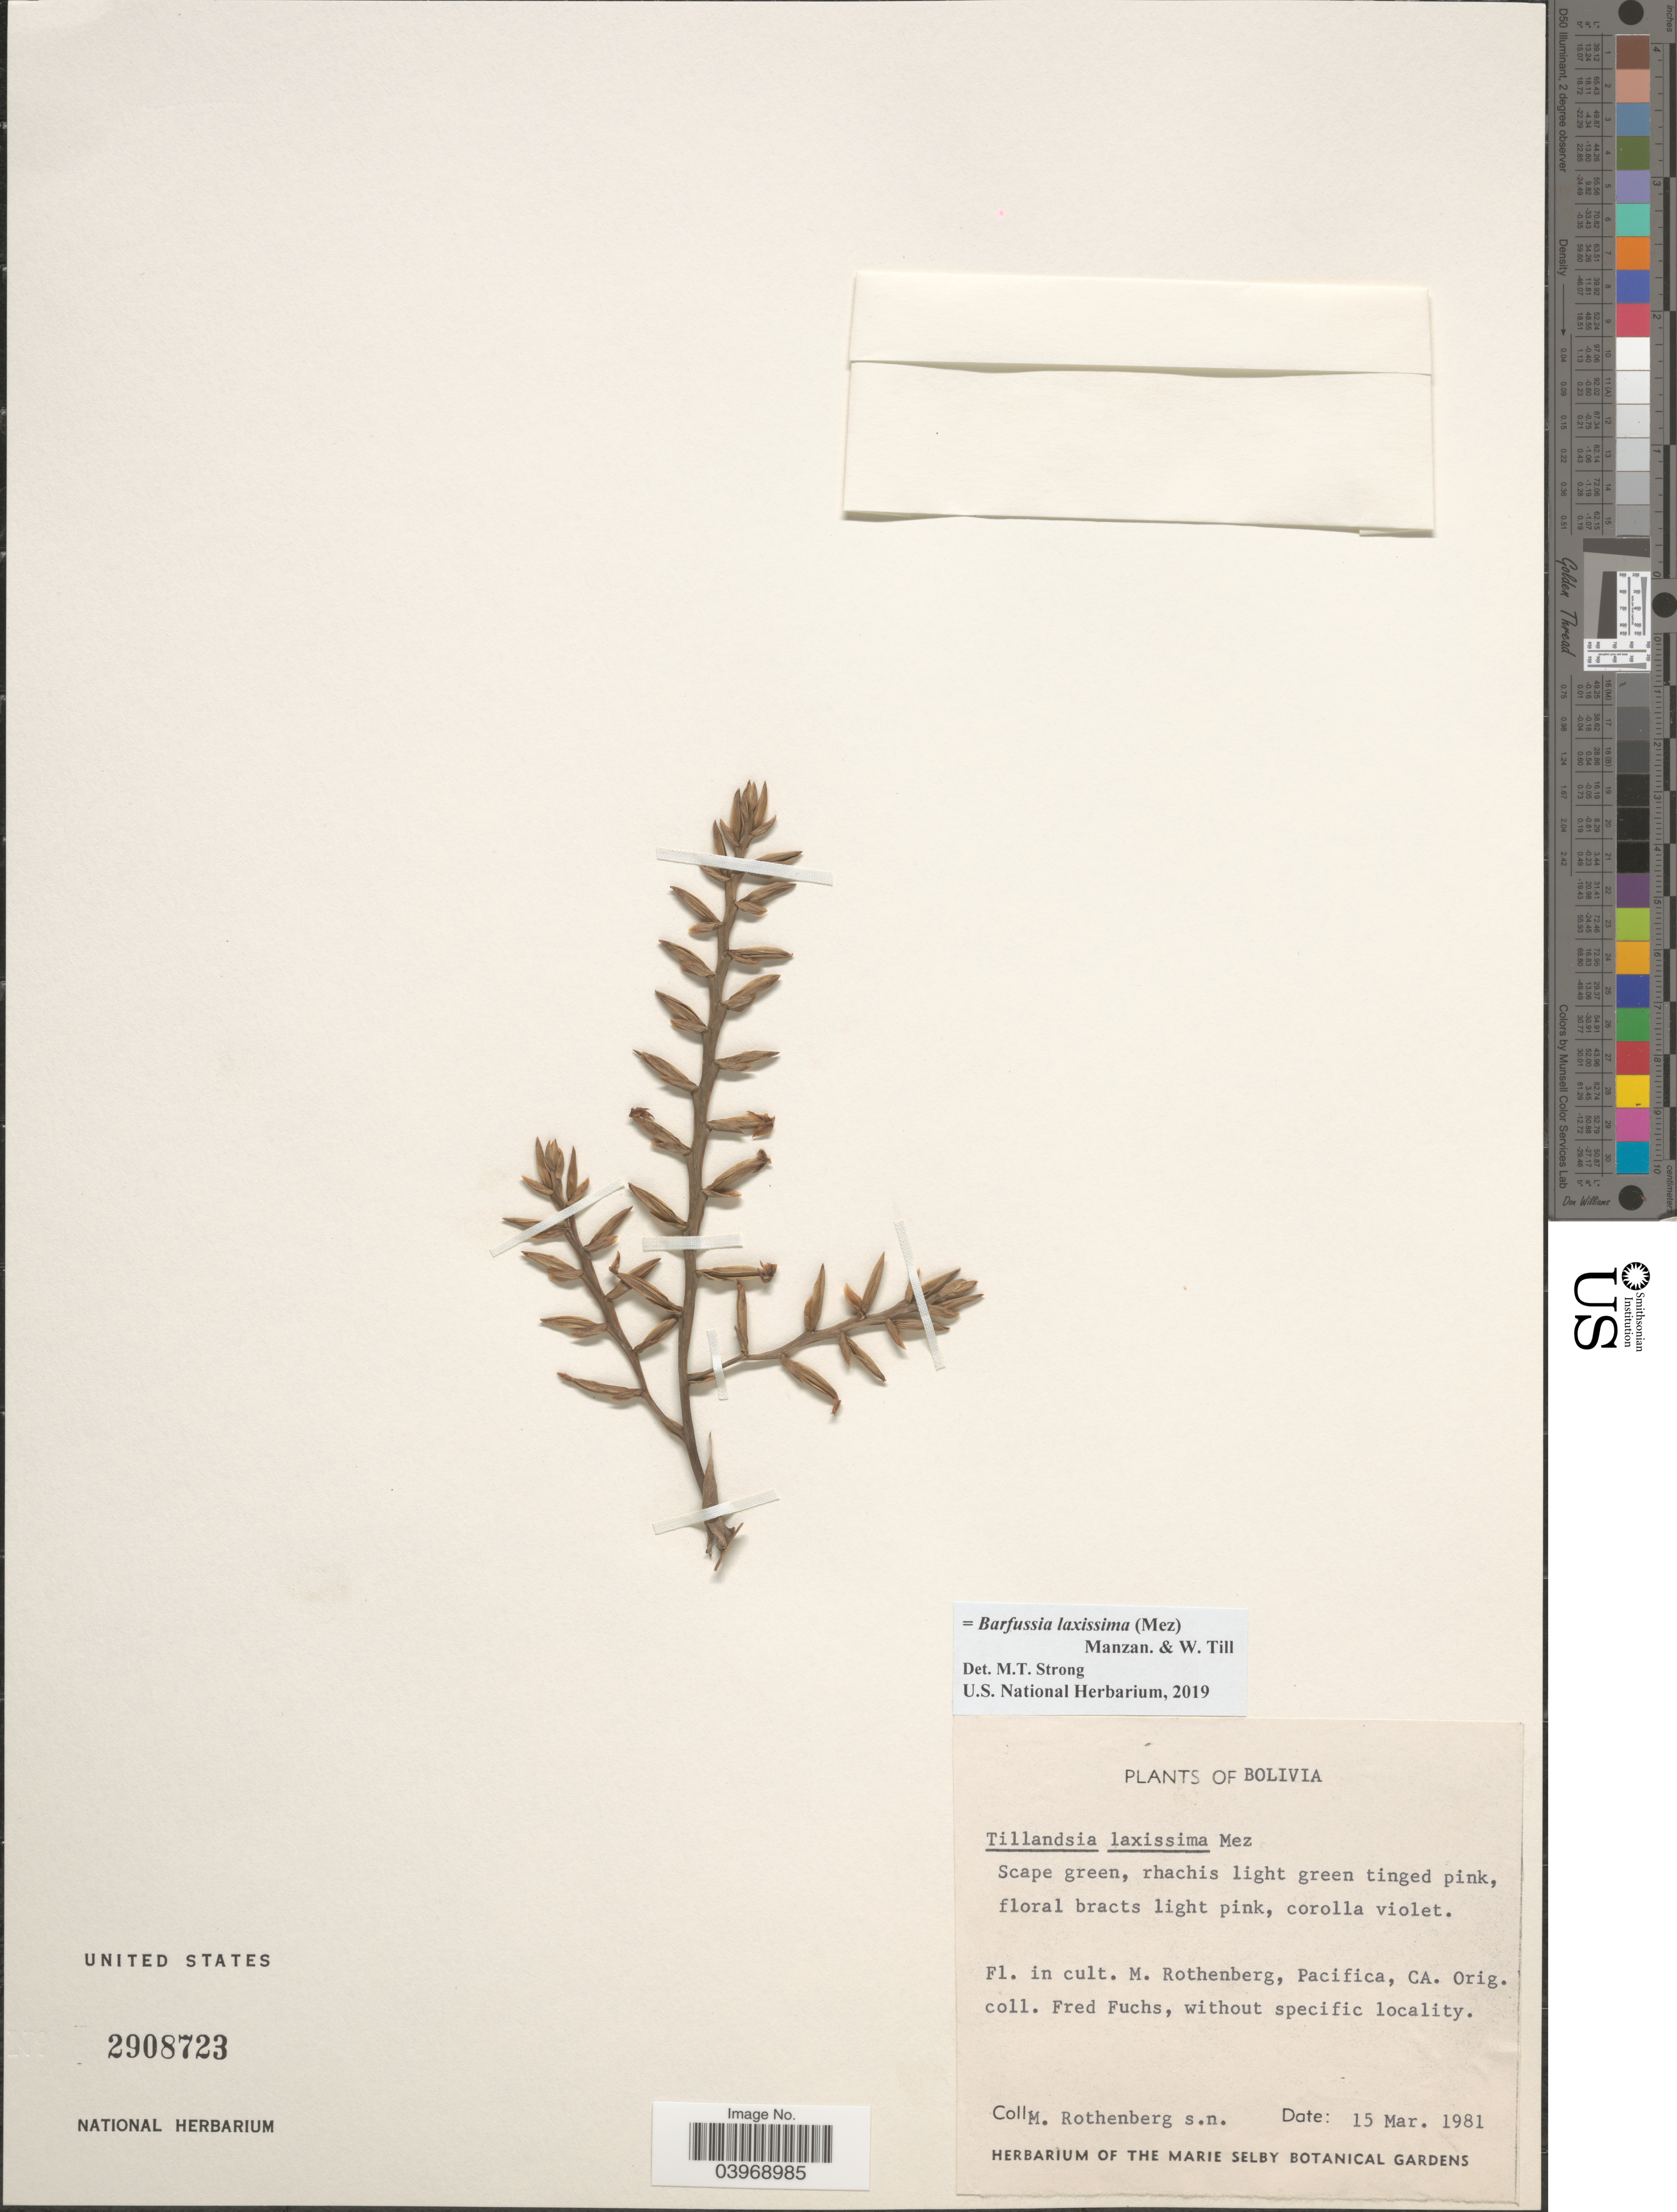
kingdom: Plantae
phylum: Tracheophyta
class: Liliopsida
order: Poales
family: Bromeliaceae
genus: Barfussia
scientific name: Barfussia laxissima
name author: (Mez) Manzan. & W. Till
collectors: M. Rothenberg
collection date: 1981-03-15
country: United States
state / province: California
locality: Pacifica.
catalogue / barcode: US 2908723